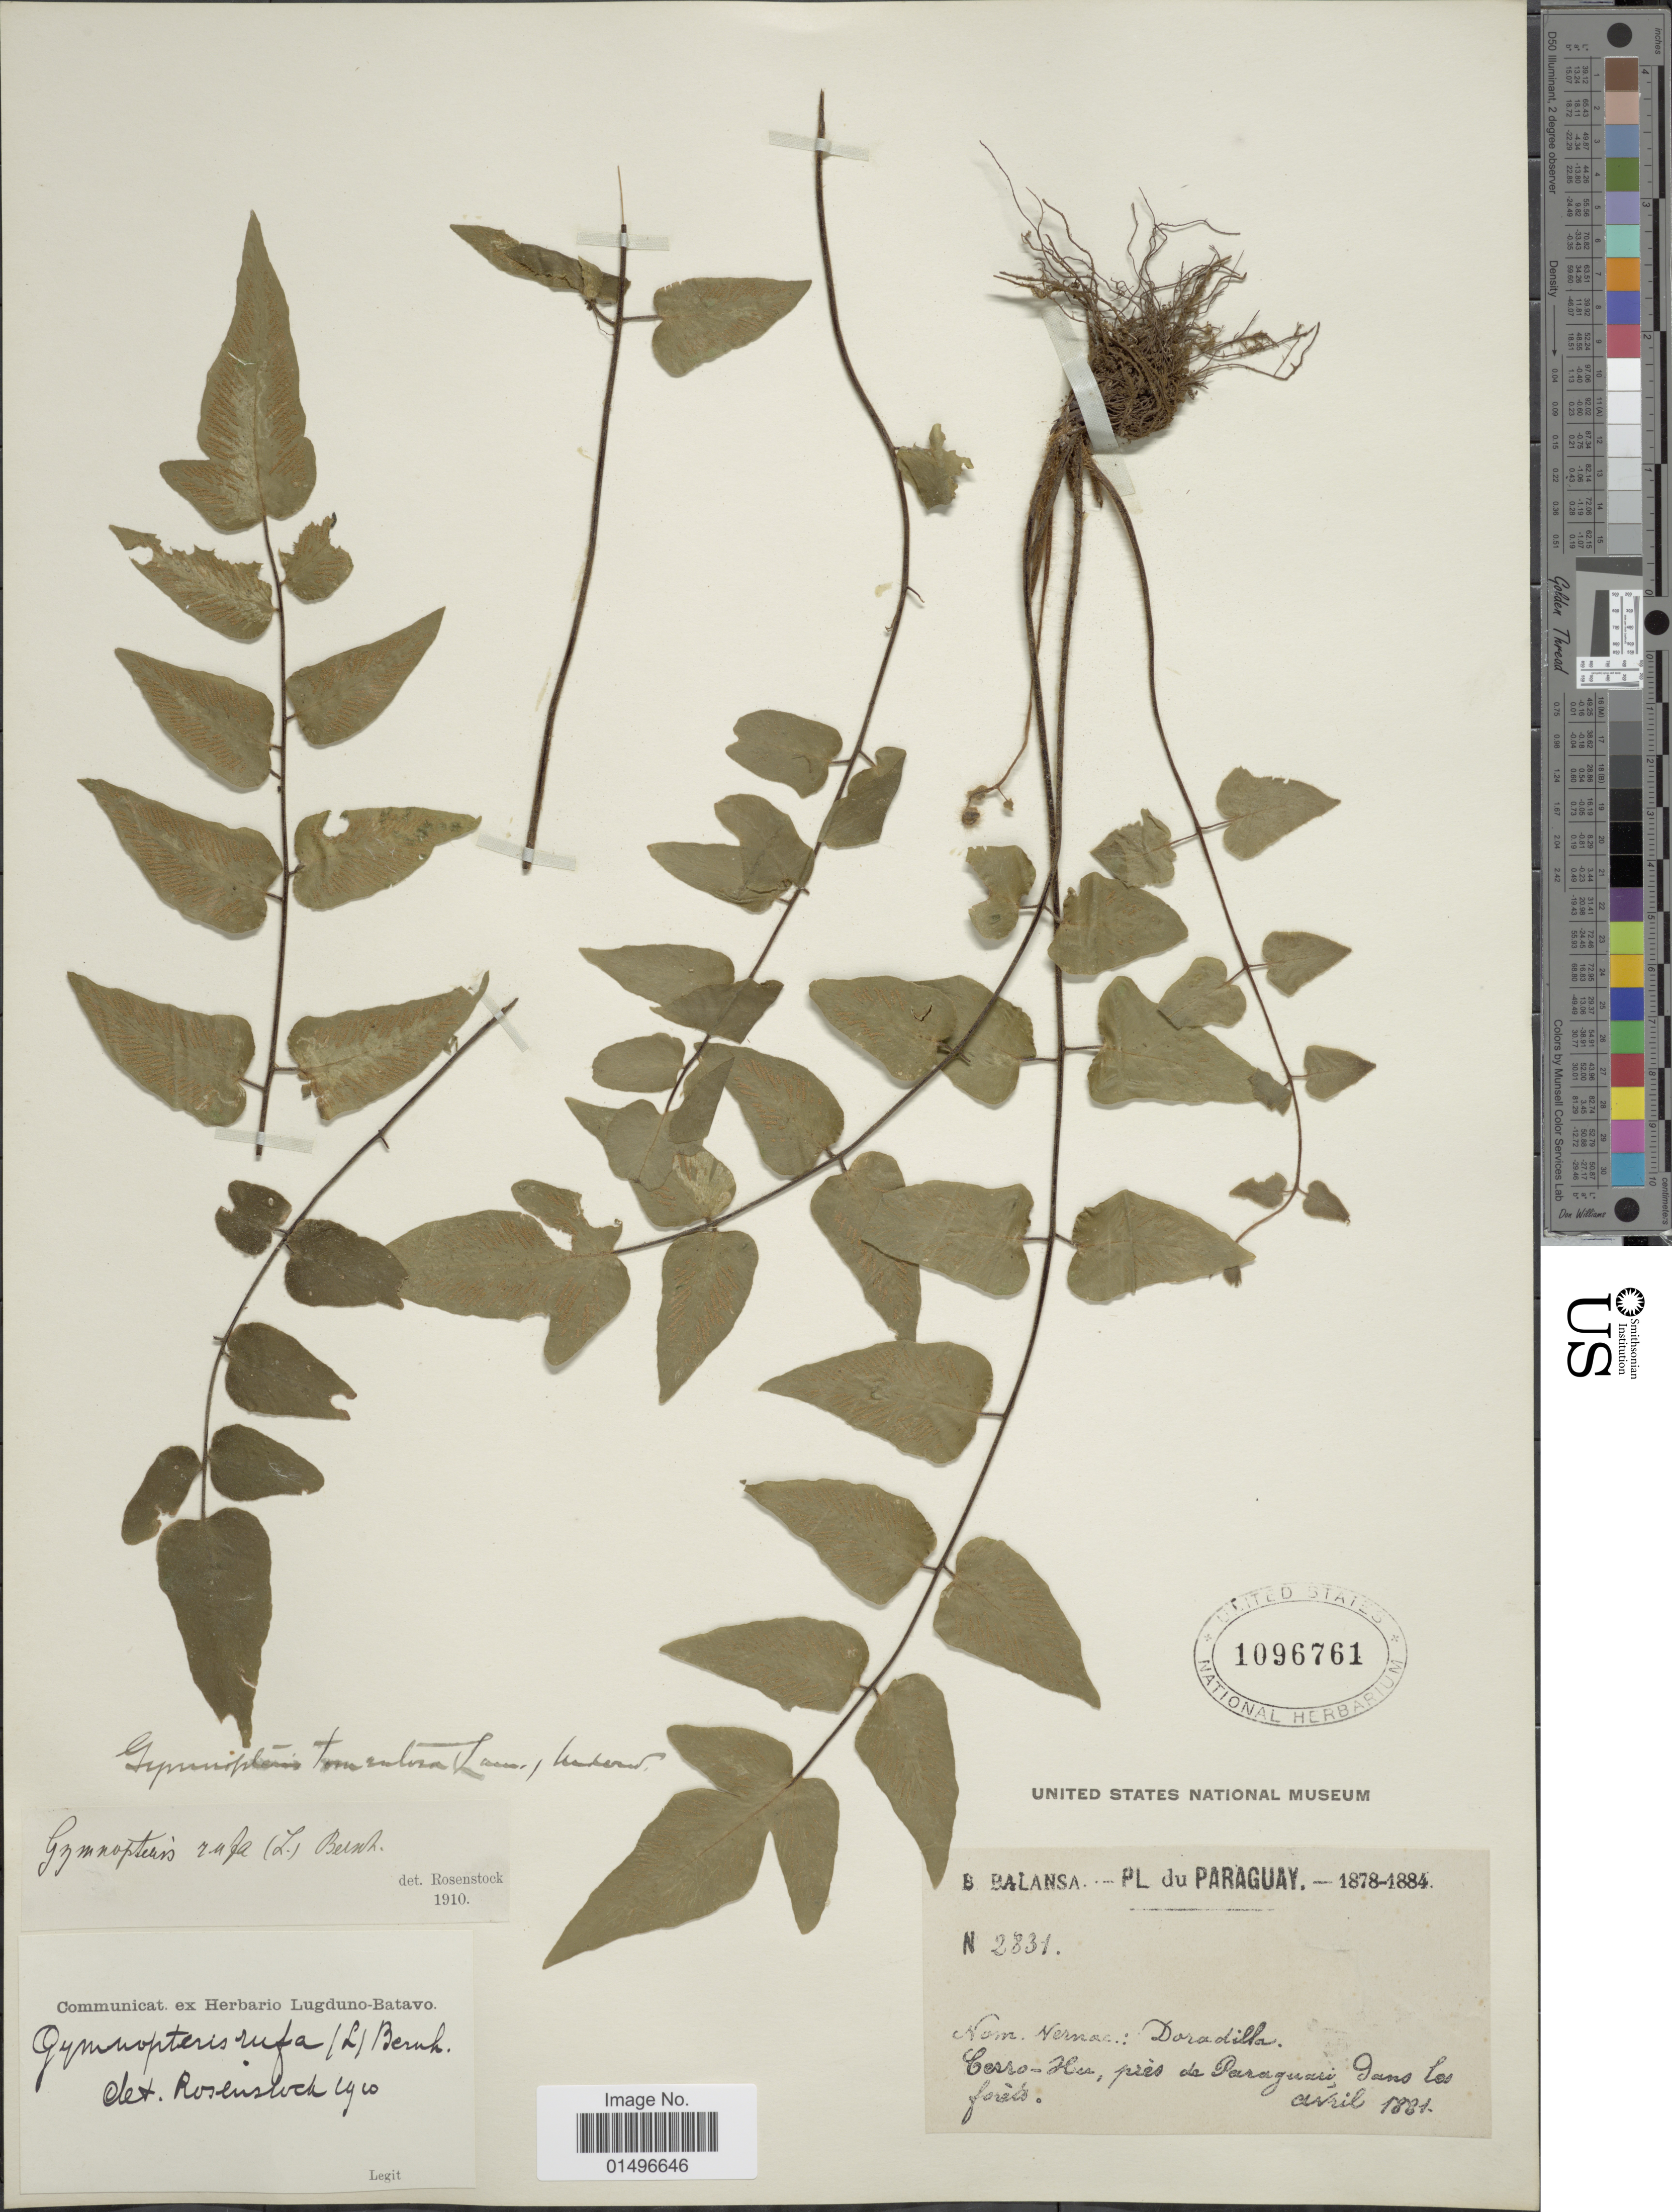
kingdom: Plantae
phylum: Tracheophyta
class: Polypodiopsida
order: Polypodiales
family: Pteridaceae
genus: Hemionitis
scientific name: Hemionitis tomentosa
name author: (Lam.) Raddi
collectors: B. Balansa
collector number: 2831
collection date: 1881-04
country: Paraguay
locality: Paraguay, Nom Nerma: Doradilla, Cerro-Hes, pres de Paraguari.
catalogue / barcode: US 1096761